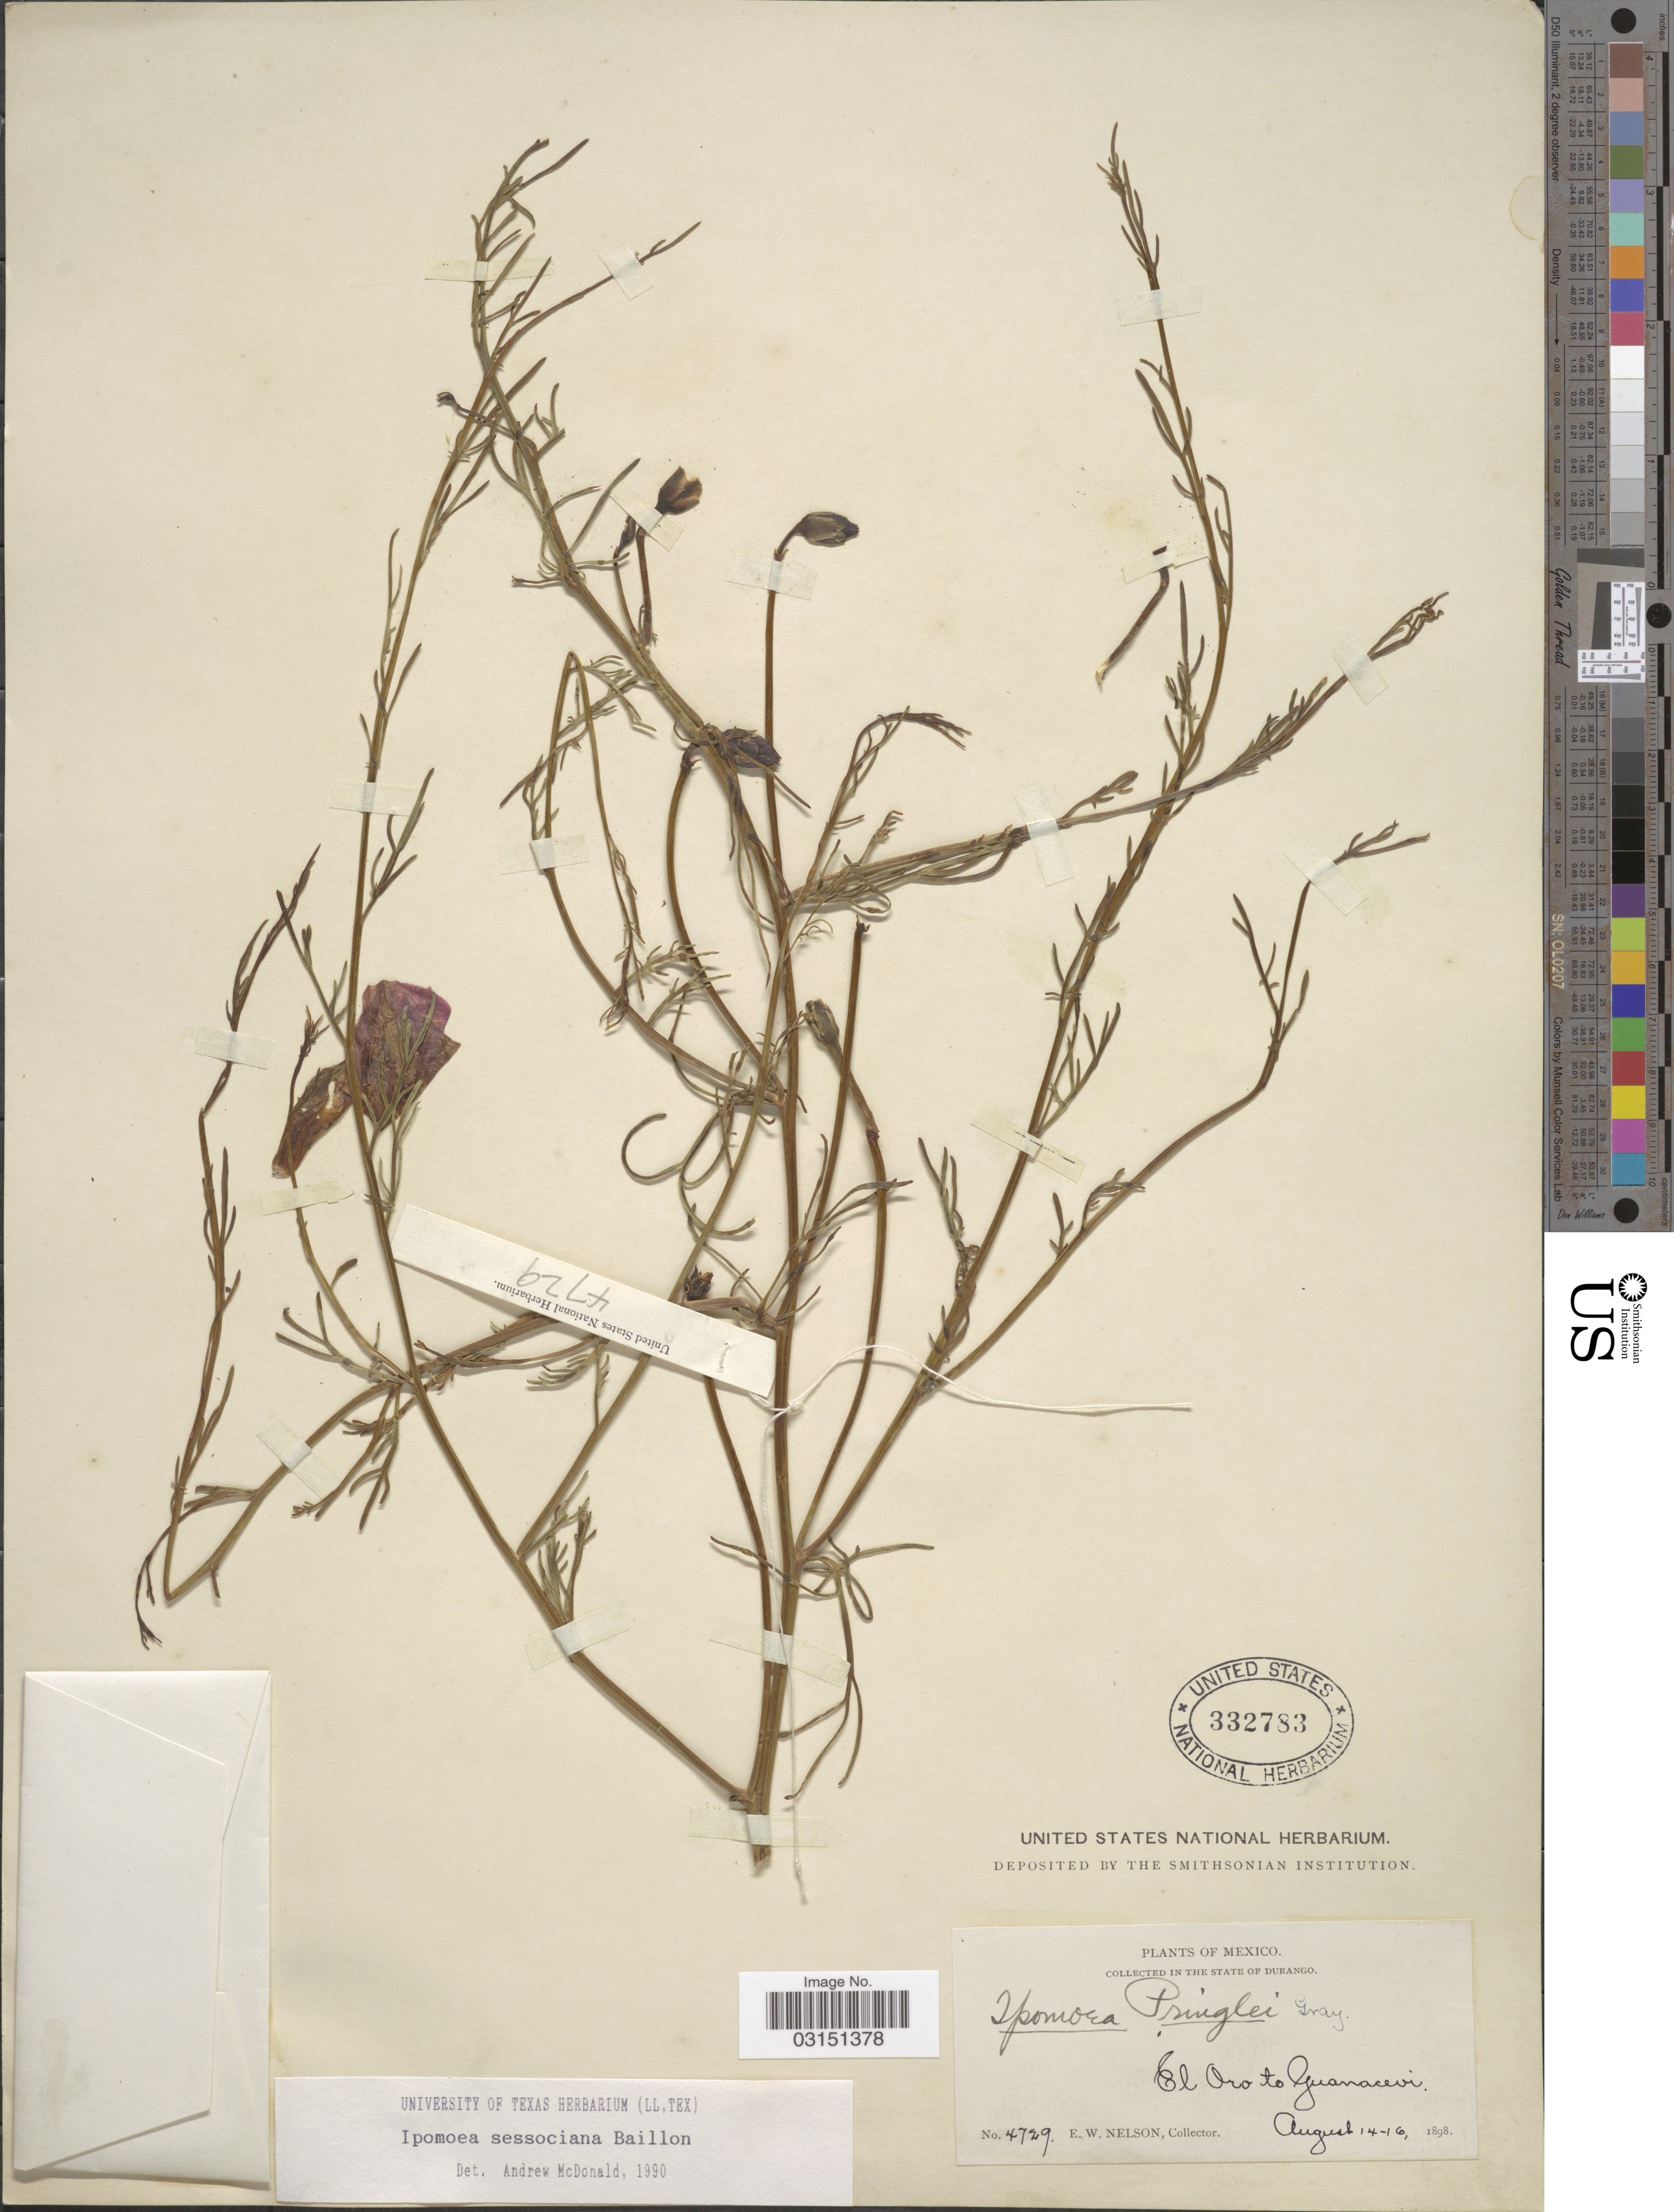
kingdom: Plantae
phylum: Tracheophyta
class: Magnoliopsida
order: Solanales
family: Convolvulaceae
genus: Ipomoea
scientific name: Ipomoea sescossiana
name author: Baill.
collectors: E. W. Nelson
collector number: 4729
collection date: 1898-08-14/1898-08-16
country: Mexico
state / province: Durango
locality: El Oro to Guanacevi.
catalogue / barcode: US 332783